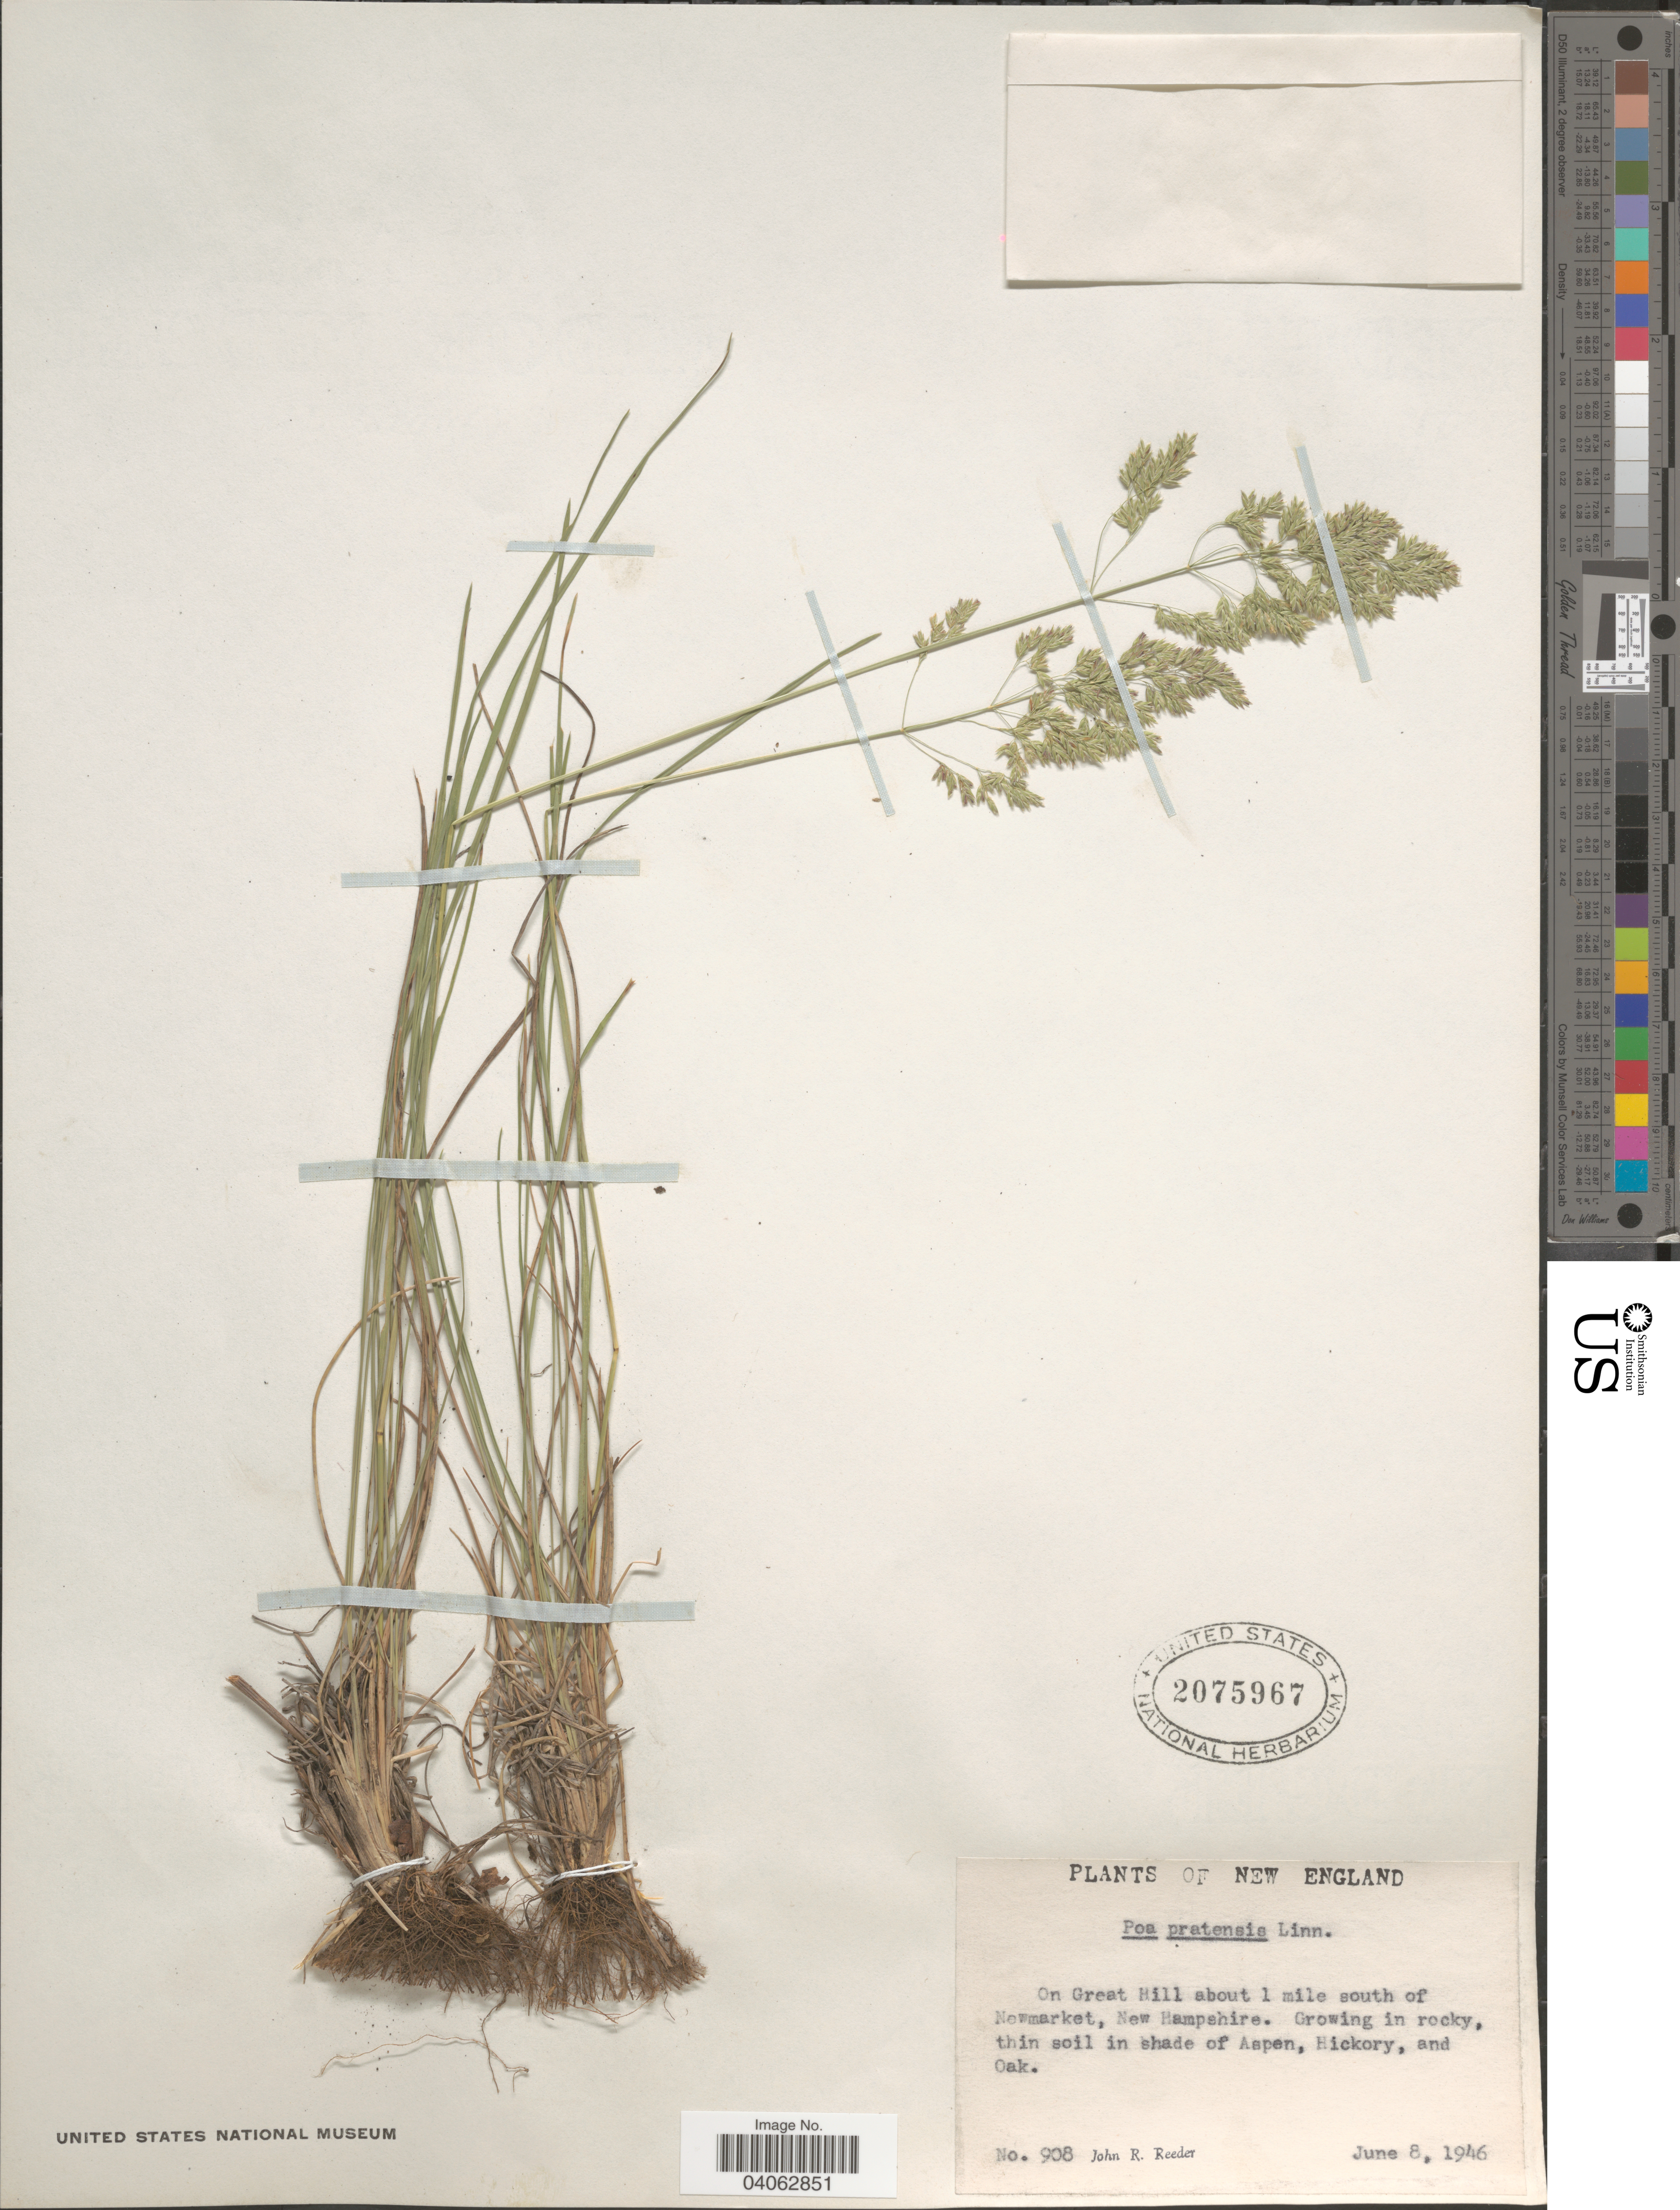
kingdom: Plantae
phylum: Tracheophyta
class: Liliopsida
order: Poales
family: Poaceae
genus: Poa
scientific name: Poa pratensis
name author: L.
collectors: J. R. Reeder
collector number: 908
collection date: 1946-06-08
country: United States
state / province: New Hampshire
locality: New England. On Great Hill about 1 mile south of Newmarket.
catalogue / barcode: US 2075967